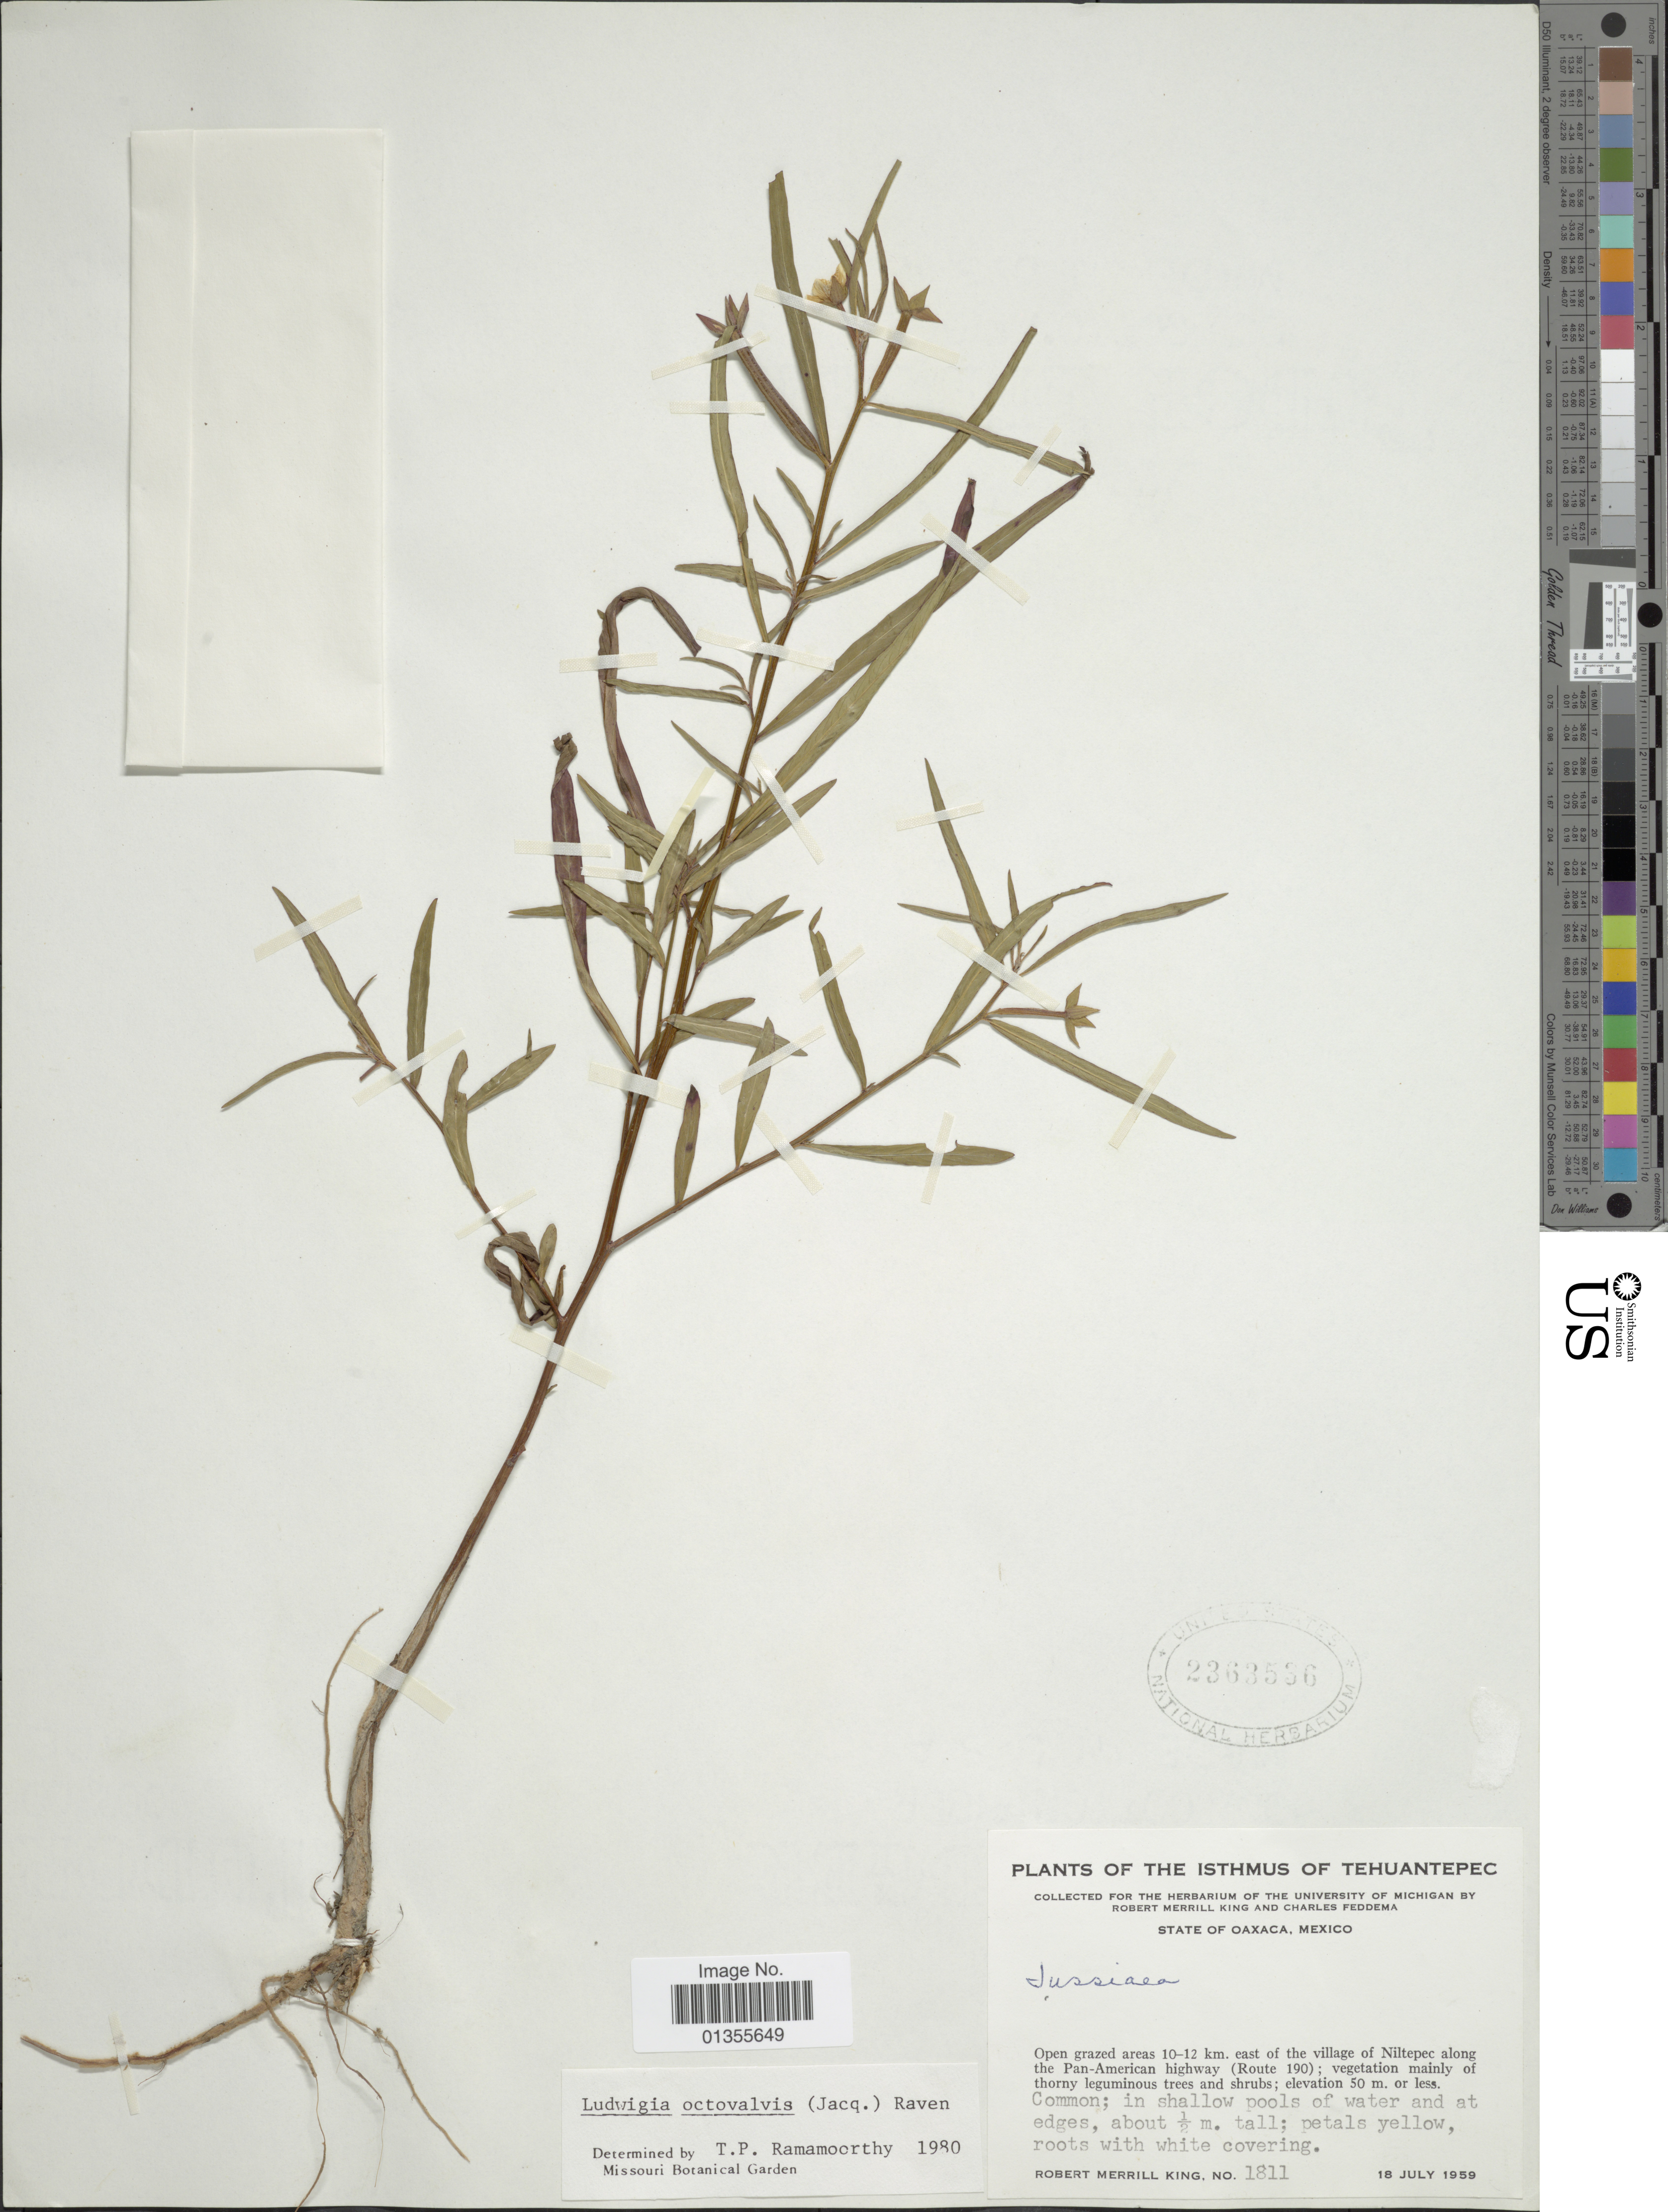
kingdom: Plantae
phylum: Tracheophyta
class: Magnoliopsida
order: Myrtales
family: Onagraceae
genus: Ludwigia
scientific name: Ludwigia octovalvis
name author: (Jacq.) P.H. Raven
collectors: R. M. King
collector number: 1811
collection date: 1959-07-18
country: Mexico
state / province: Oaxaca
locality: Isthmus of Tehuantepec. State of Oaxaca. Open grazed areas10-12 km. east of the village of Niltepec along the Pan-American highway (Route 190).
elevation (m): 50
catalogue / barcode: US 2363536